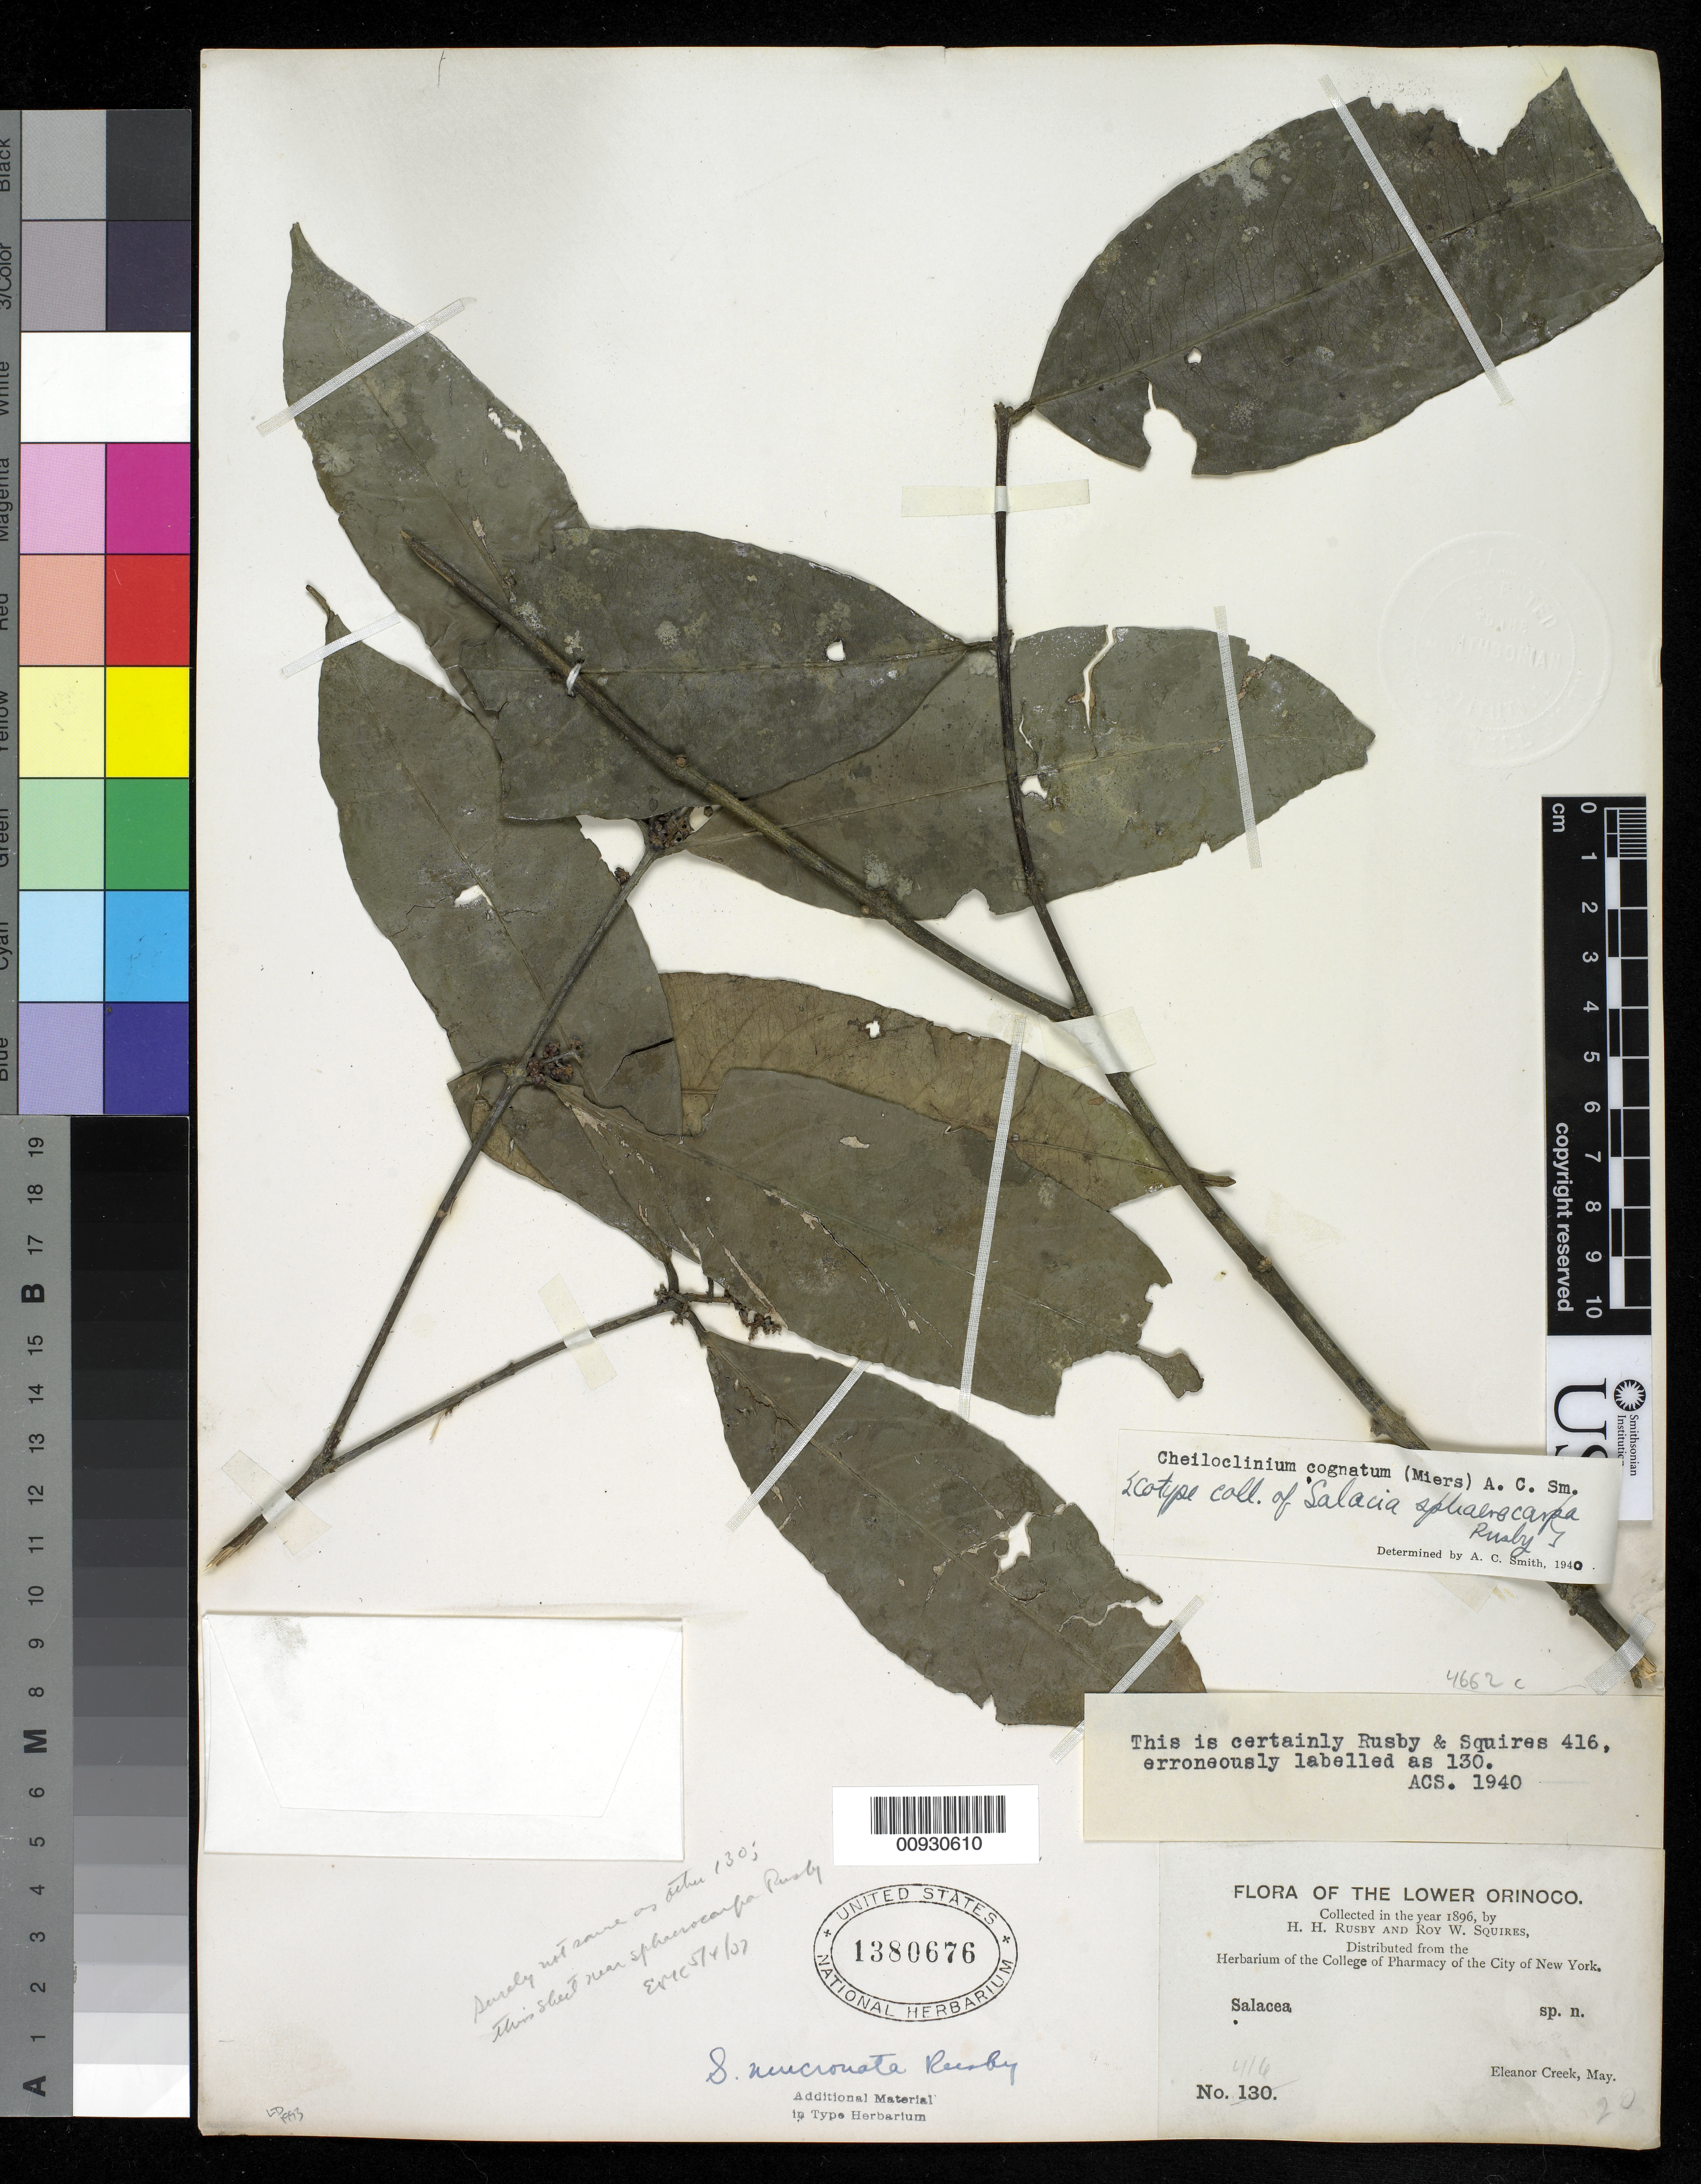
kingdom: Plantae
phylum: Tracheophyta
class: Magnoliopsida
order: Celastrales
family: Celastraceae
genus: Salacia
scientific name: Salacia sphaerocarpa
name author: Rusby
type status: Isosyntype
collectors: H. H. Rusby & R. Squires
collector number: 416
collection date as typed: May 1896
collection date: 1896-05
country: Venezuela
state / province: Delta Amacuro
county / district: Antonio Díaz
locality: Lower Orinoco, Eleanor Creek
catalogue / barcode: US 1380676